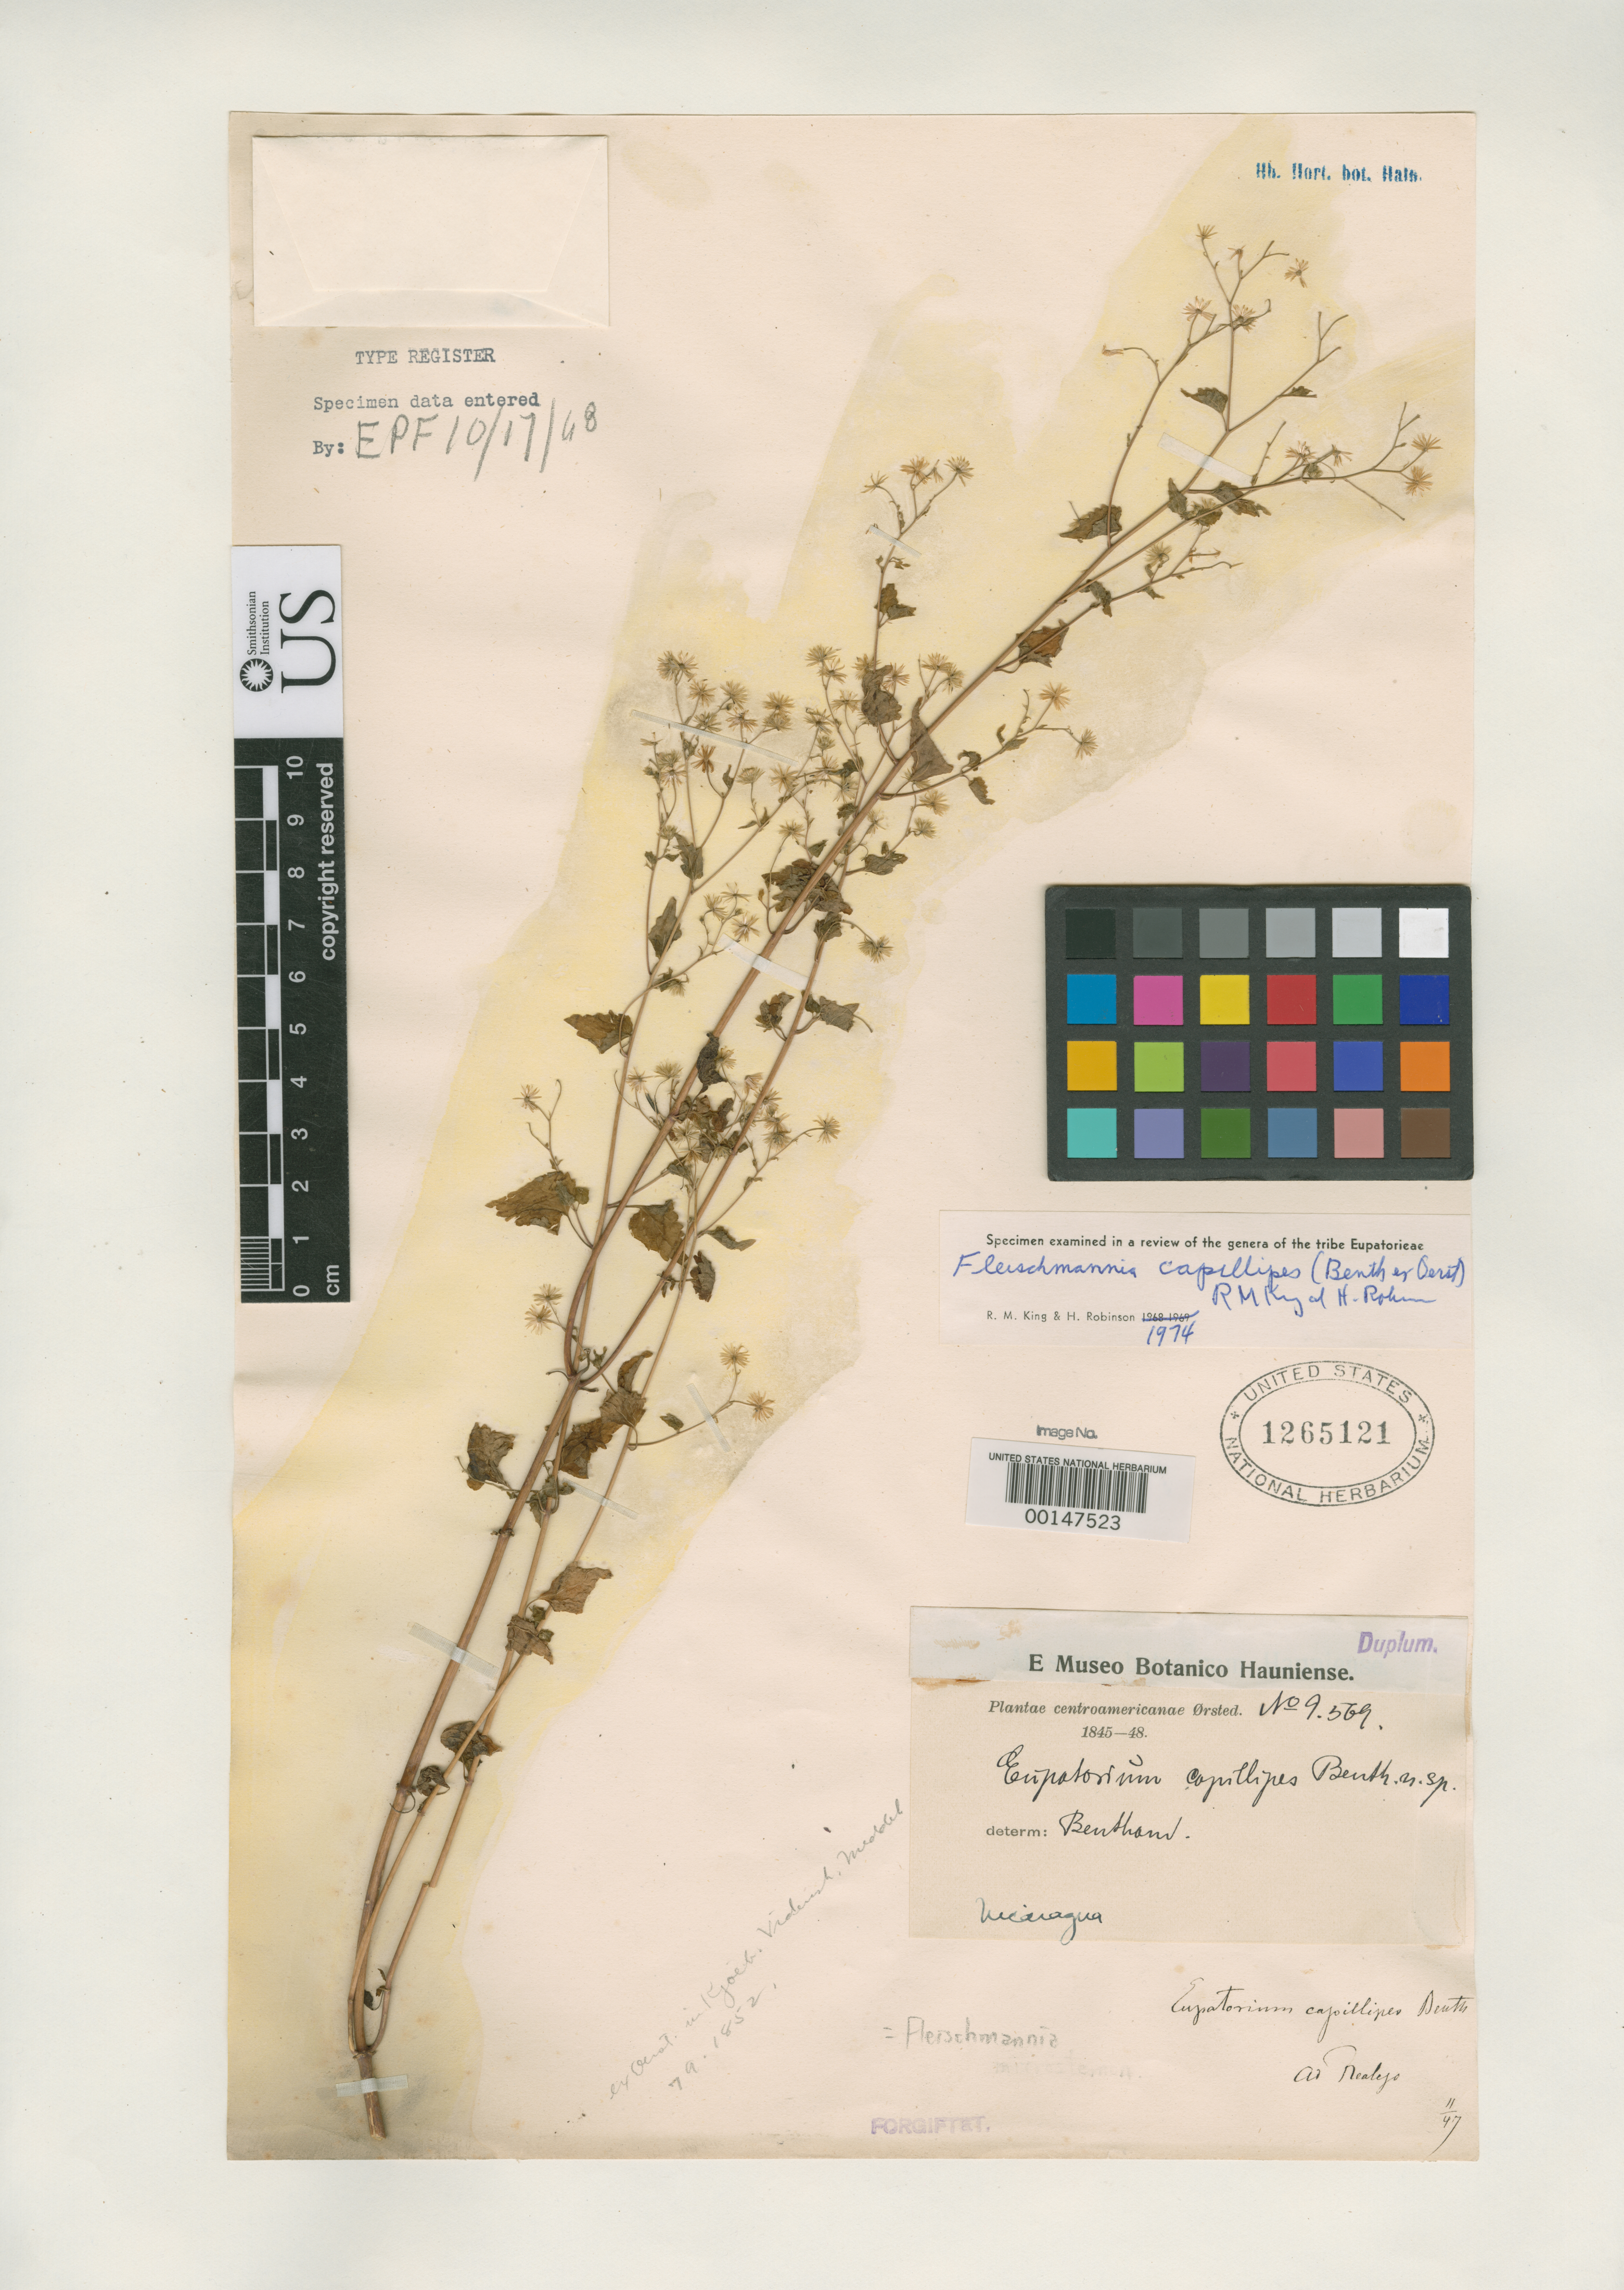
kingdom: Plantae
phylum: Tracheophyta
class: Magnoliopsida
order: Asterales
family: Asteraceae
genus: Eupatorium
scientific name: Eupatorium capillipes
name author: Benth.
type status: Type Collection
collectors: A. S. Oersted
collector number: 9569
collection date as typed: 1852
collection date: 1852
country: Nicaragua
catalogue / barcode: US 1265121